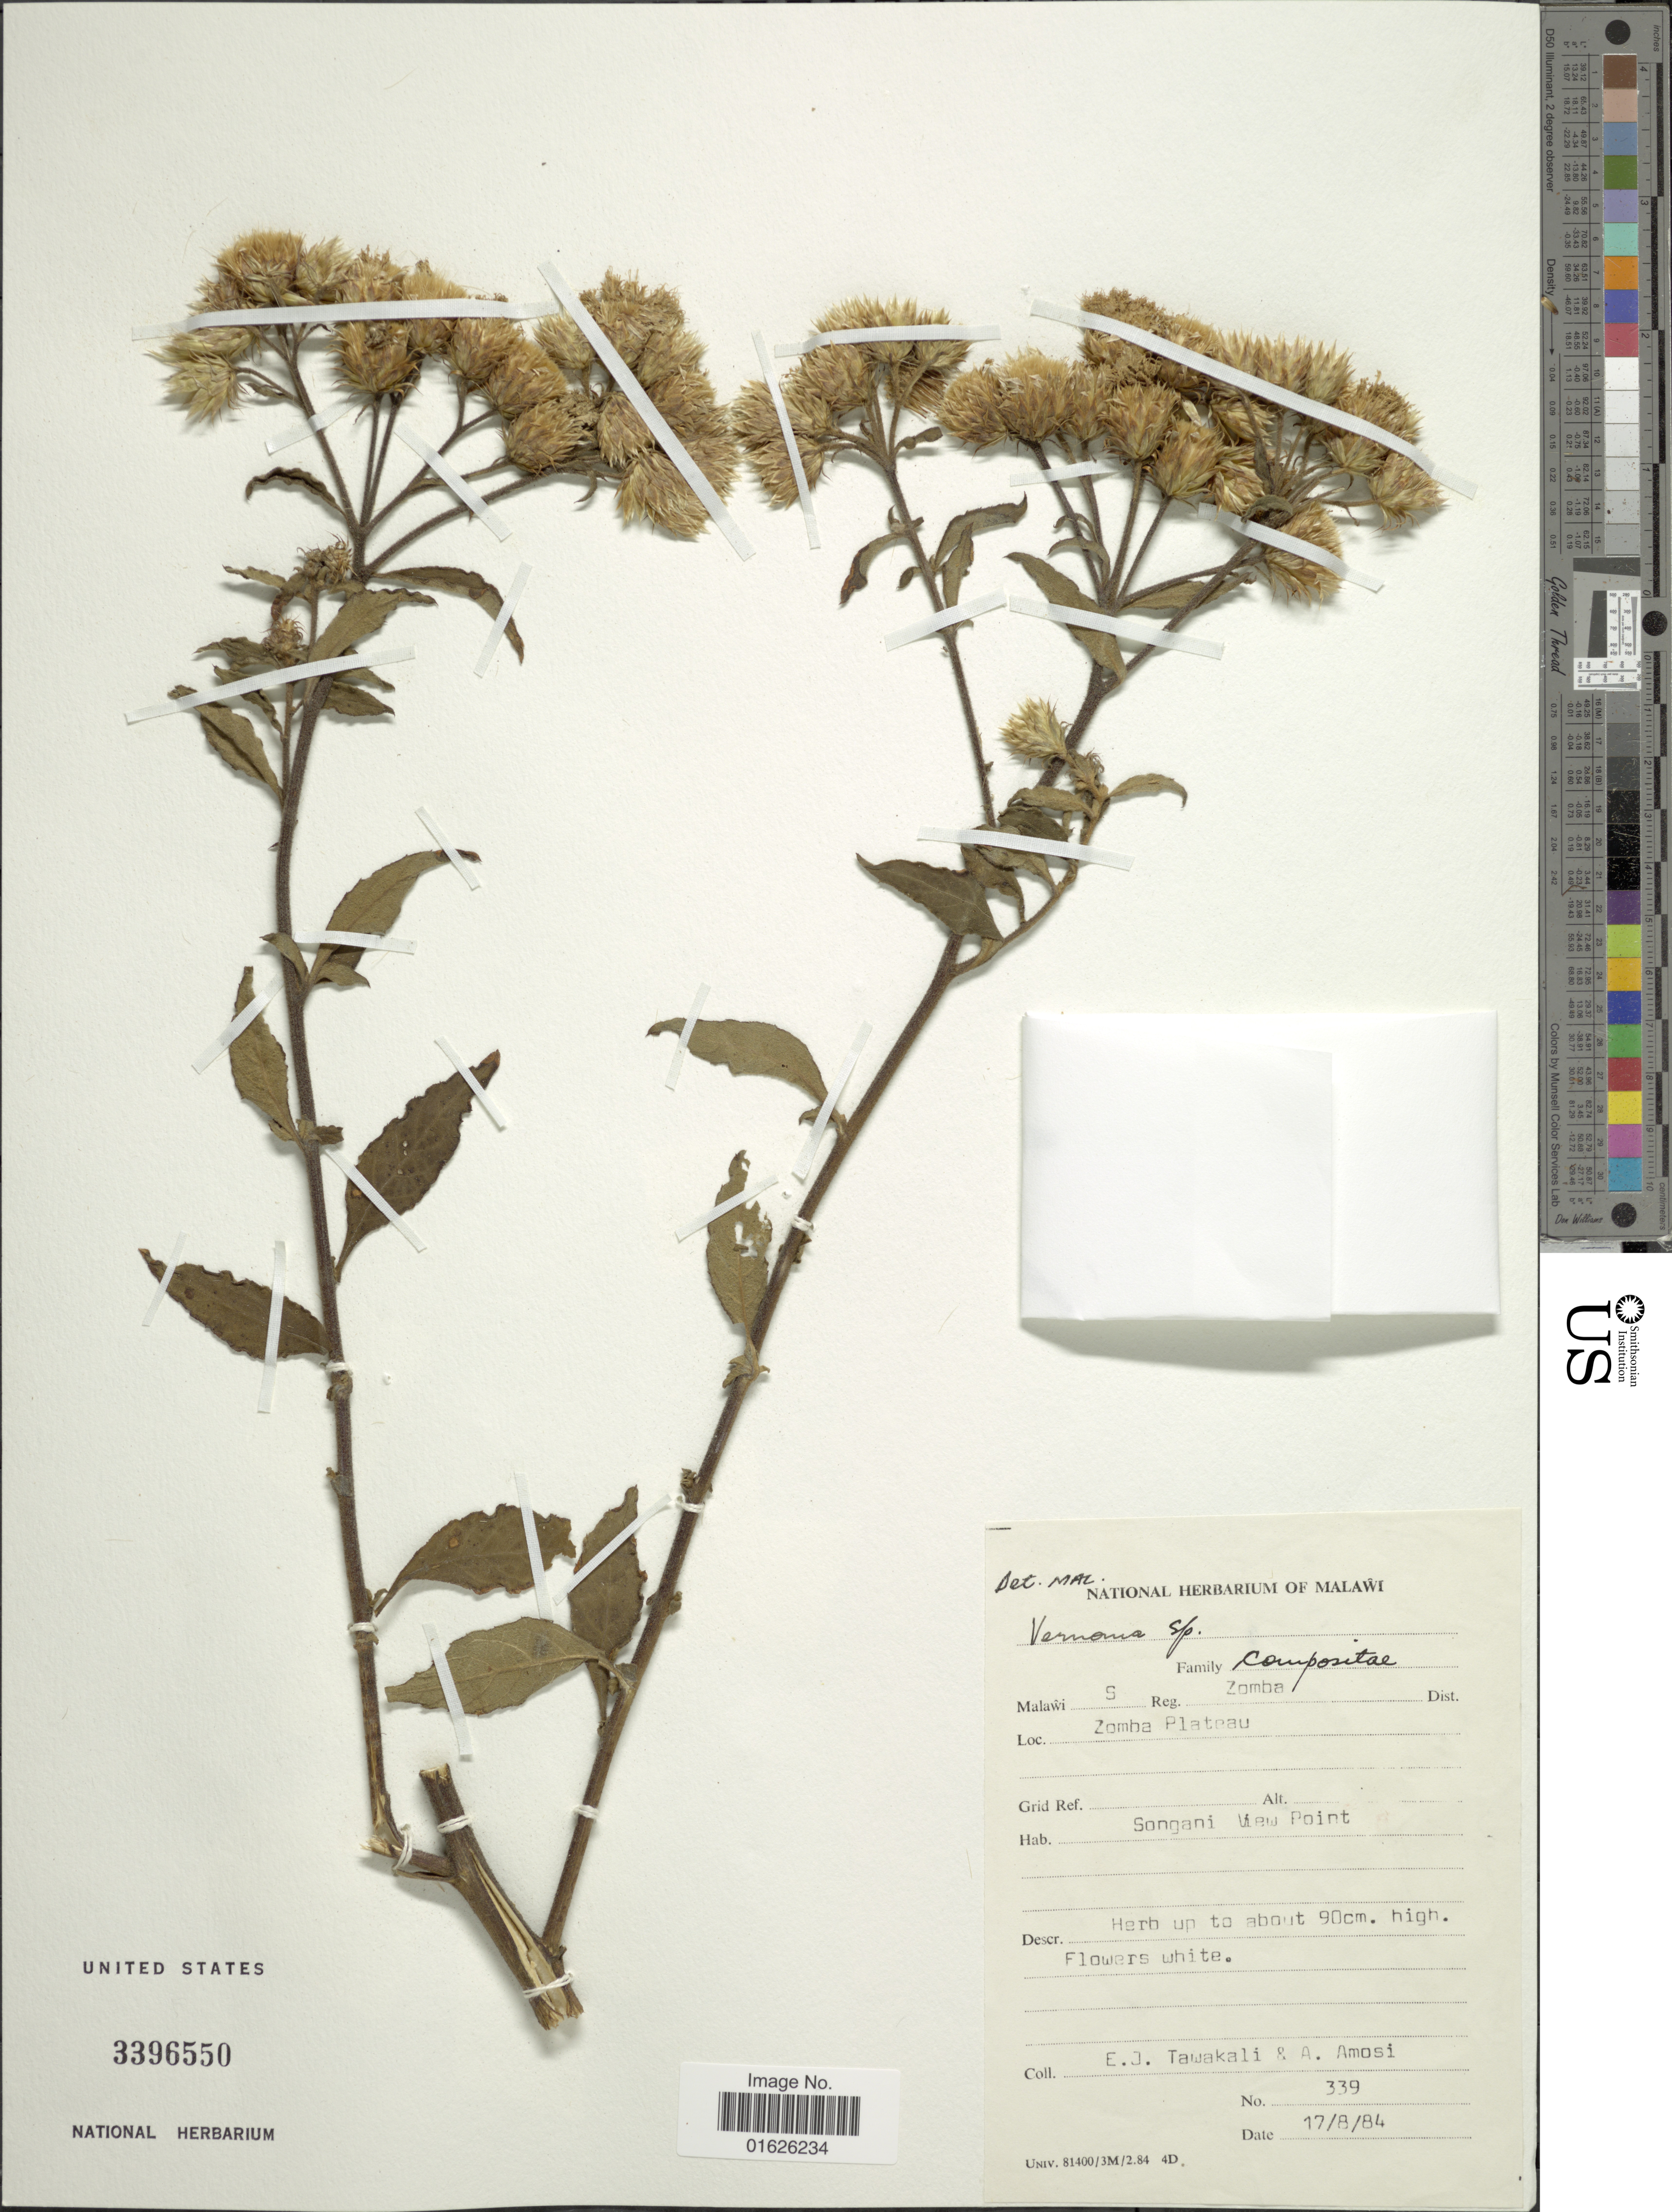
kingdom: Plantae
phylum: Tracheophyta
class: Magnoliopsida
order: Asterales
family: Asteraceae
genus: Linzia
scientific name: Linzia glabra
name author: Steetz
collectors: E. Tawakali & A. Amosi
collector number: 339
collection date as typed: Transcribed d/m/y: 17/8/84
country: Malawi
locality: S, Reg , Zomba Dist. Zomba Plateau.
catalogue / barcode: US 3396550